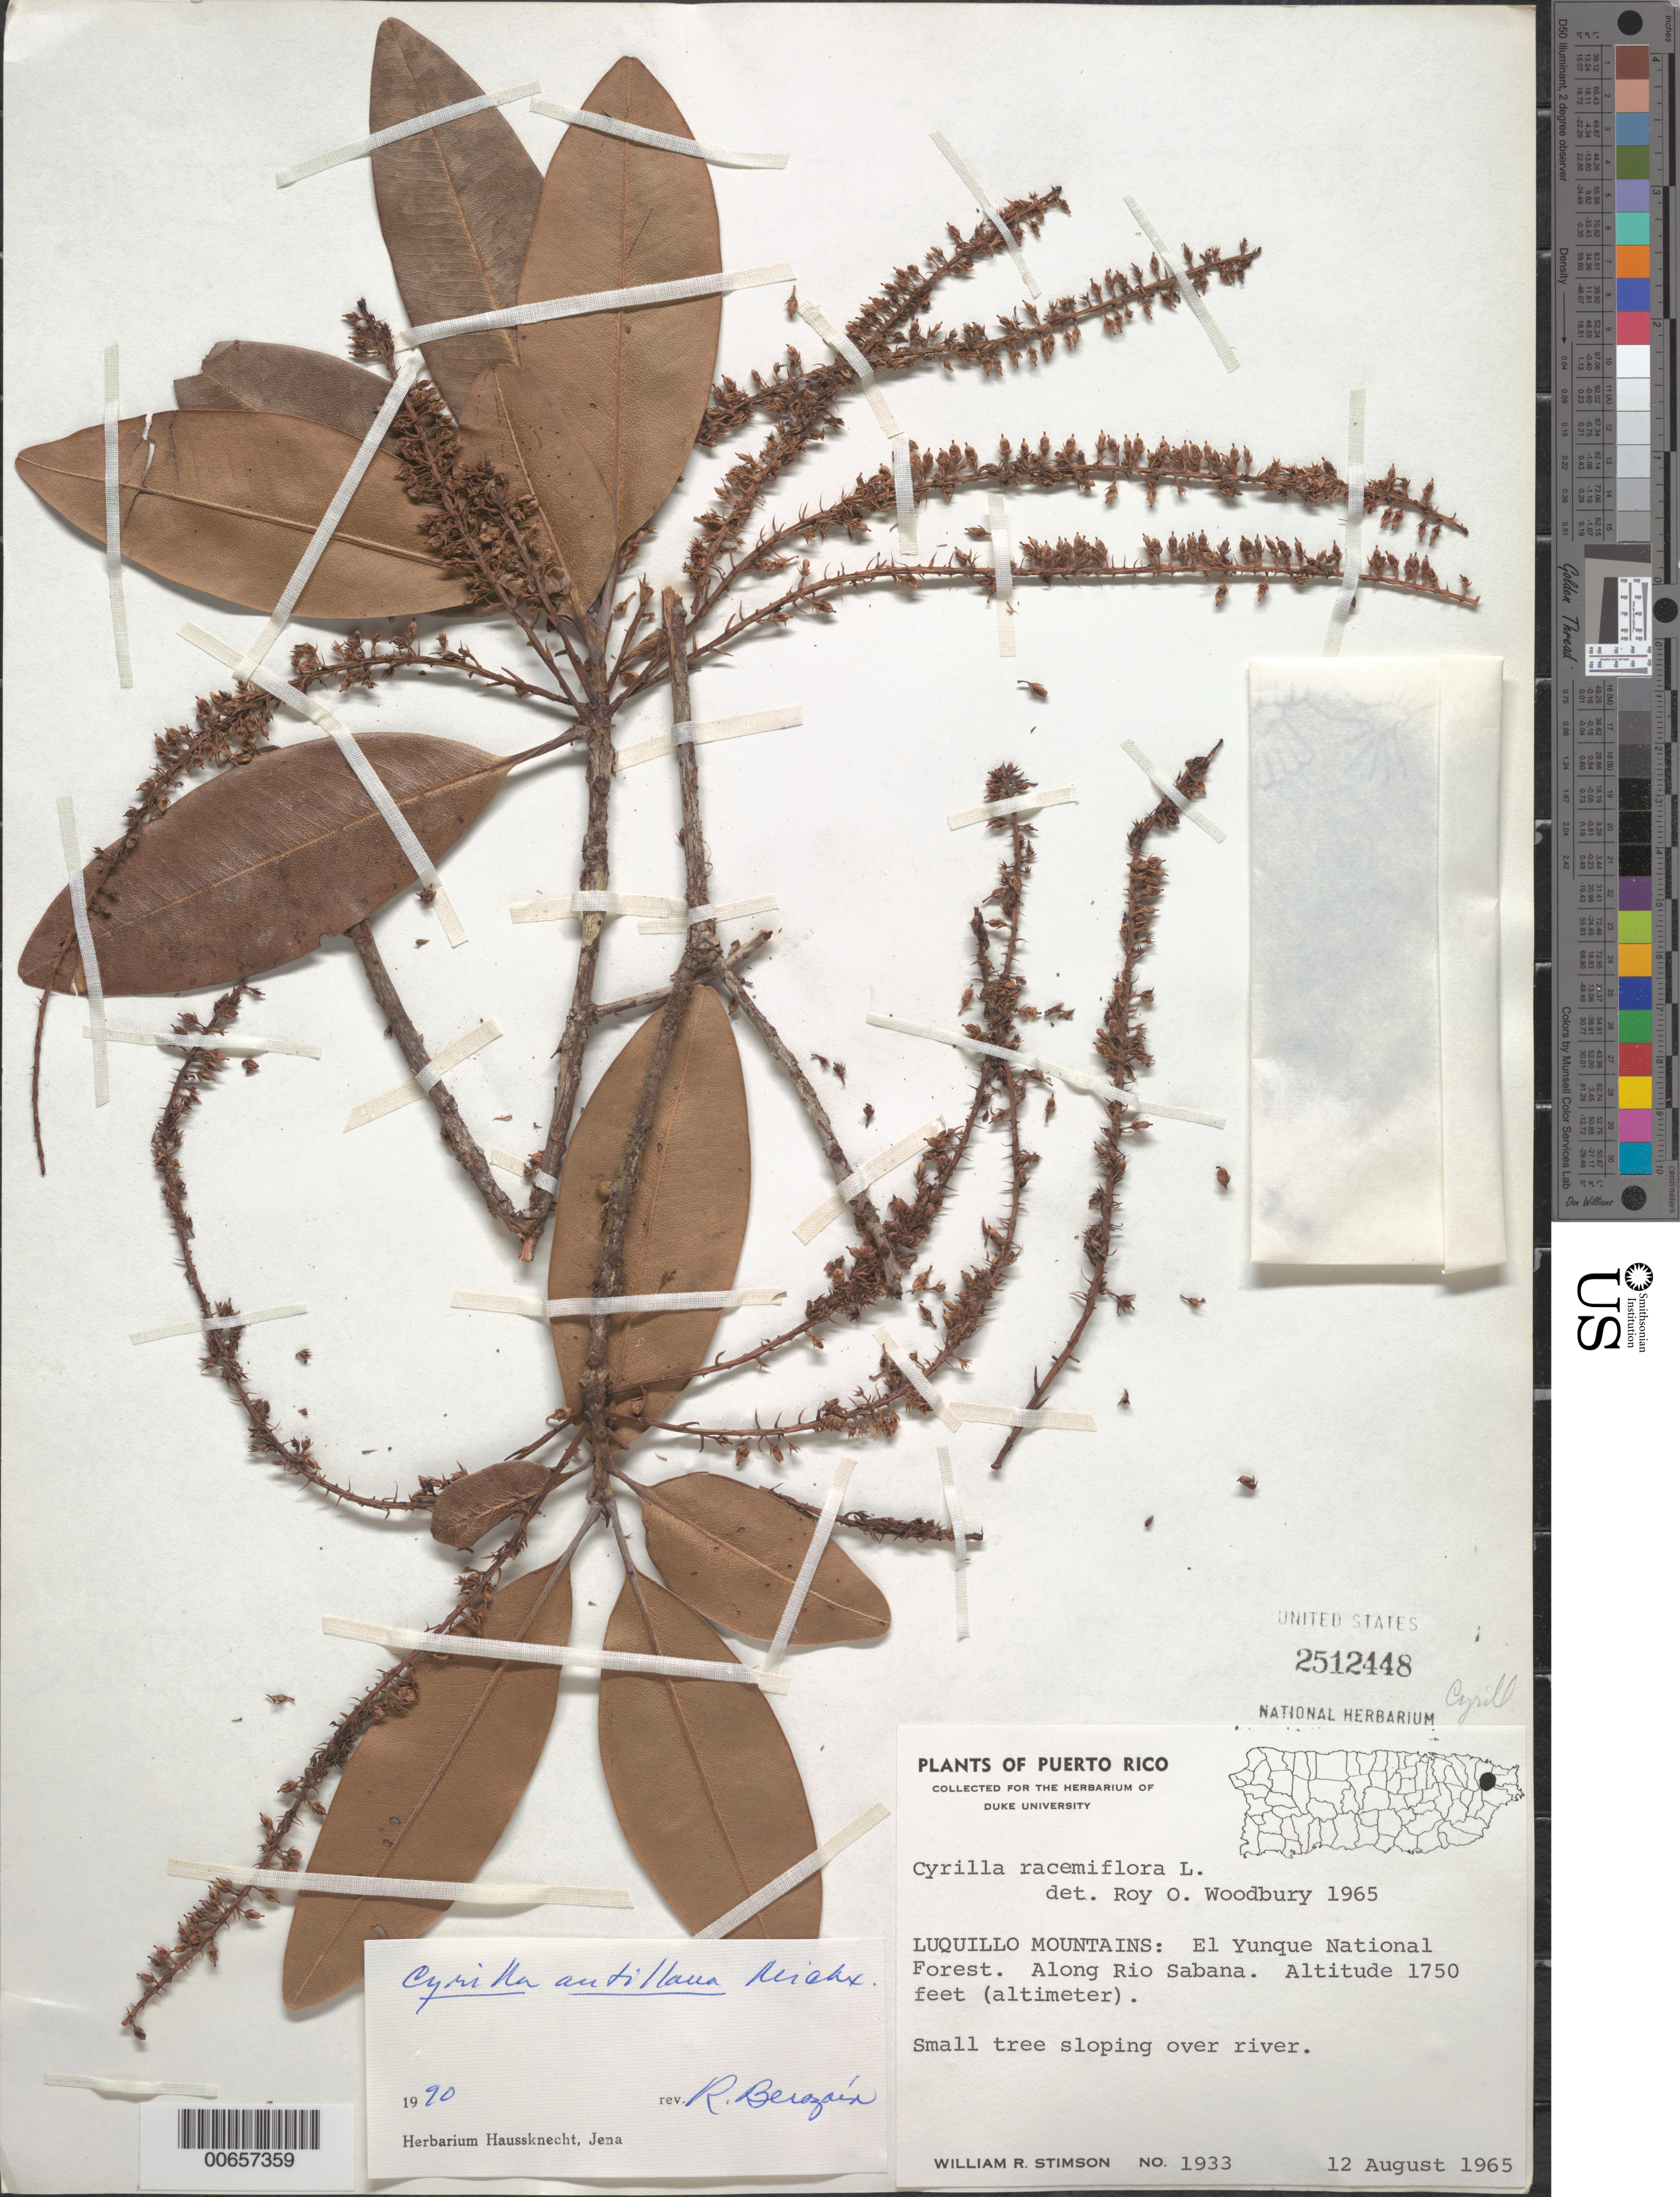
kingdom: Plantae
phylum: Tracheophyta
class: Magnoliopsida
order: Ericales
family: Cyrillaceae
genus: Cyrilla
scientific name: Cyrilla racemiflora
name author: L.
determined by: Berozain, R.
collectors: W. R. Stimson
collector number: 1933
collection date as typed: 12 Aug 1965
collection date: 1965-08-12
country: Puerto Rico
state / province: Luquillo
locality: Luquillo Mts.: El Yunque Natl. Forest, along Rio Sabana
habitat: Sloping over river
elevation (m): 533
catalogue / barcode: US 2512448